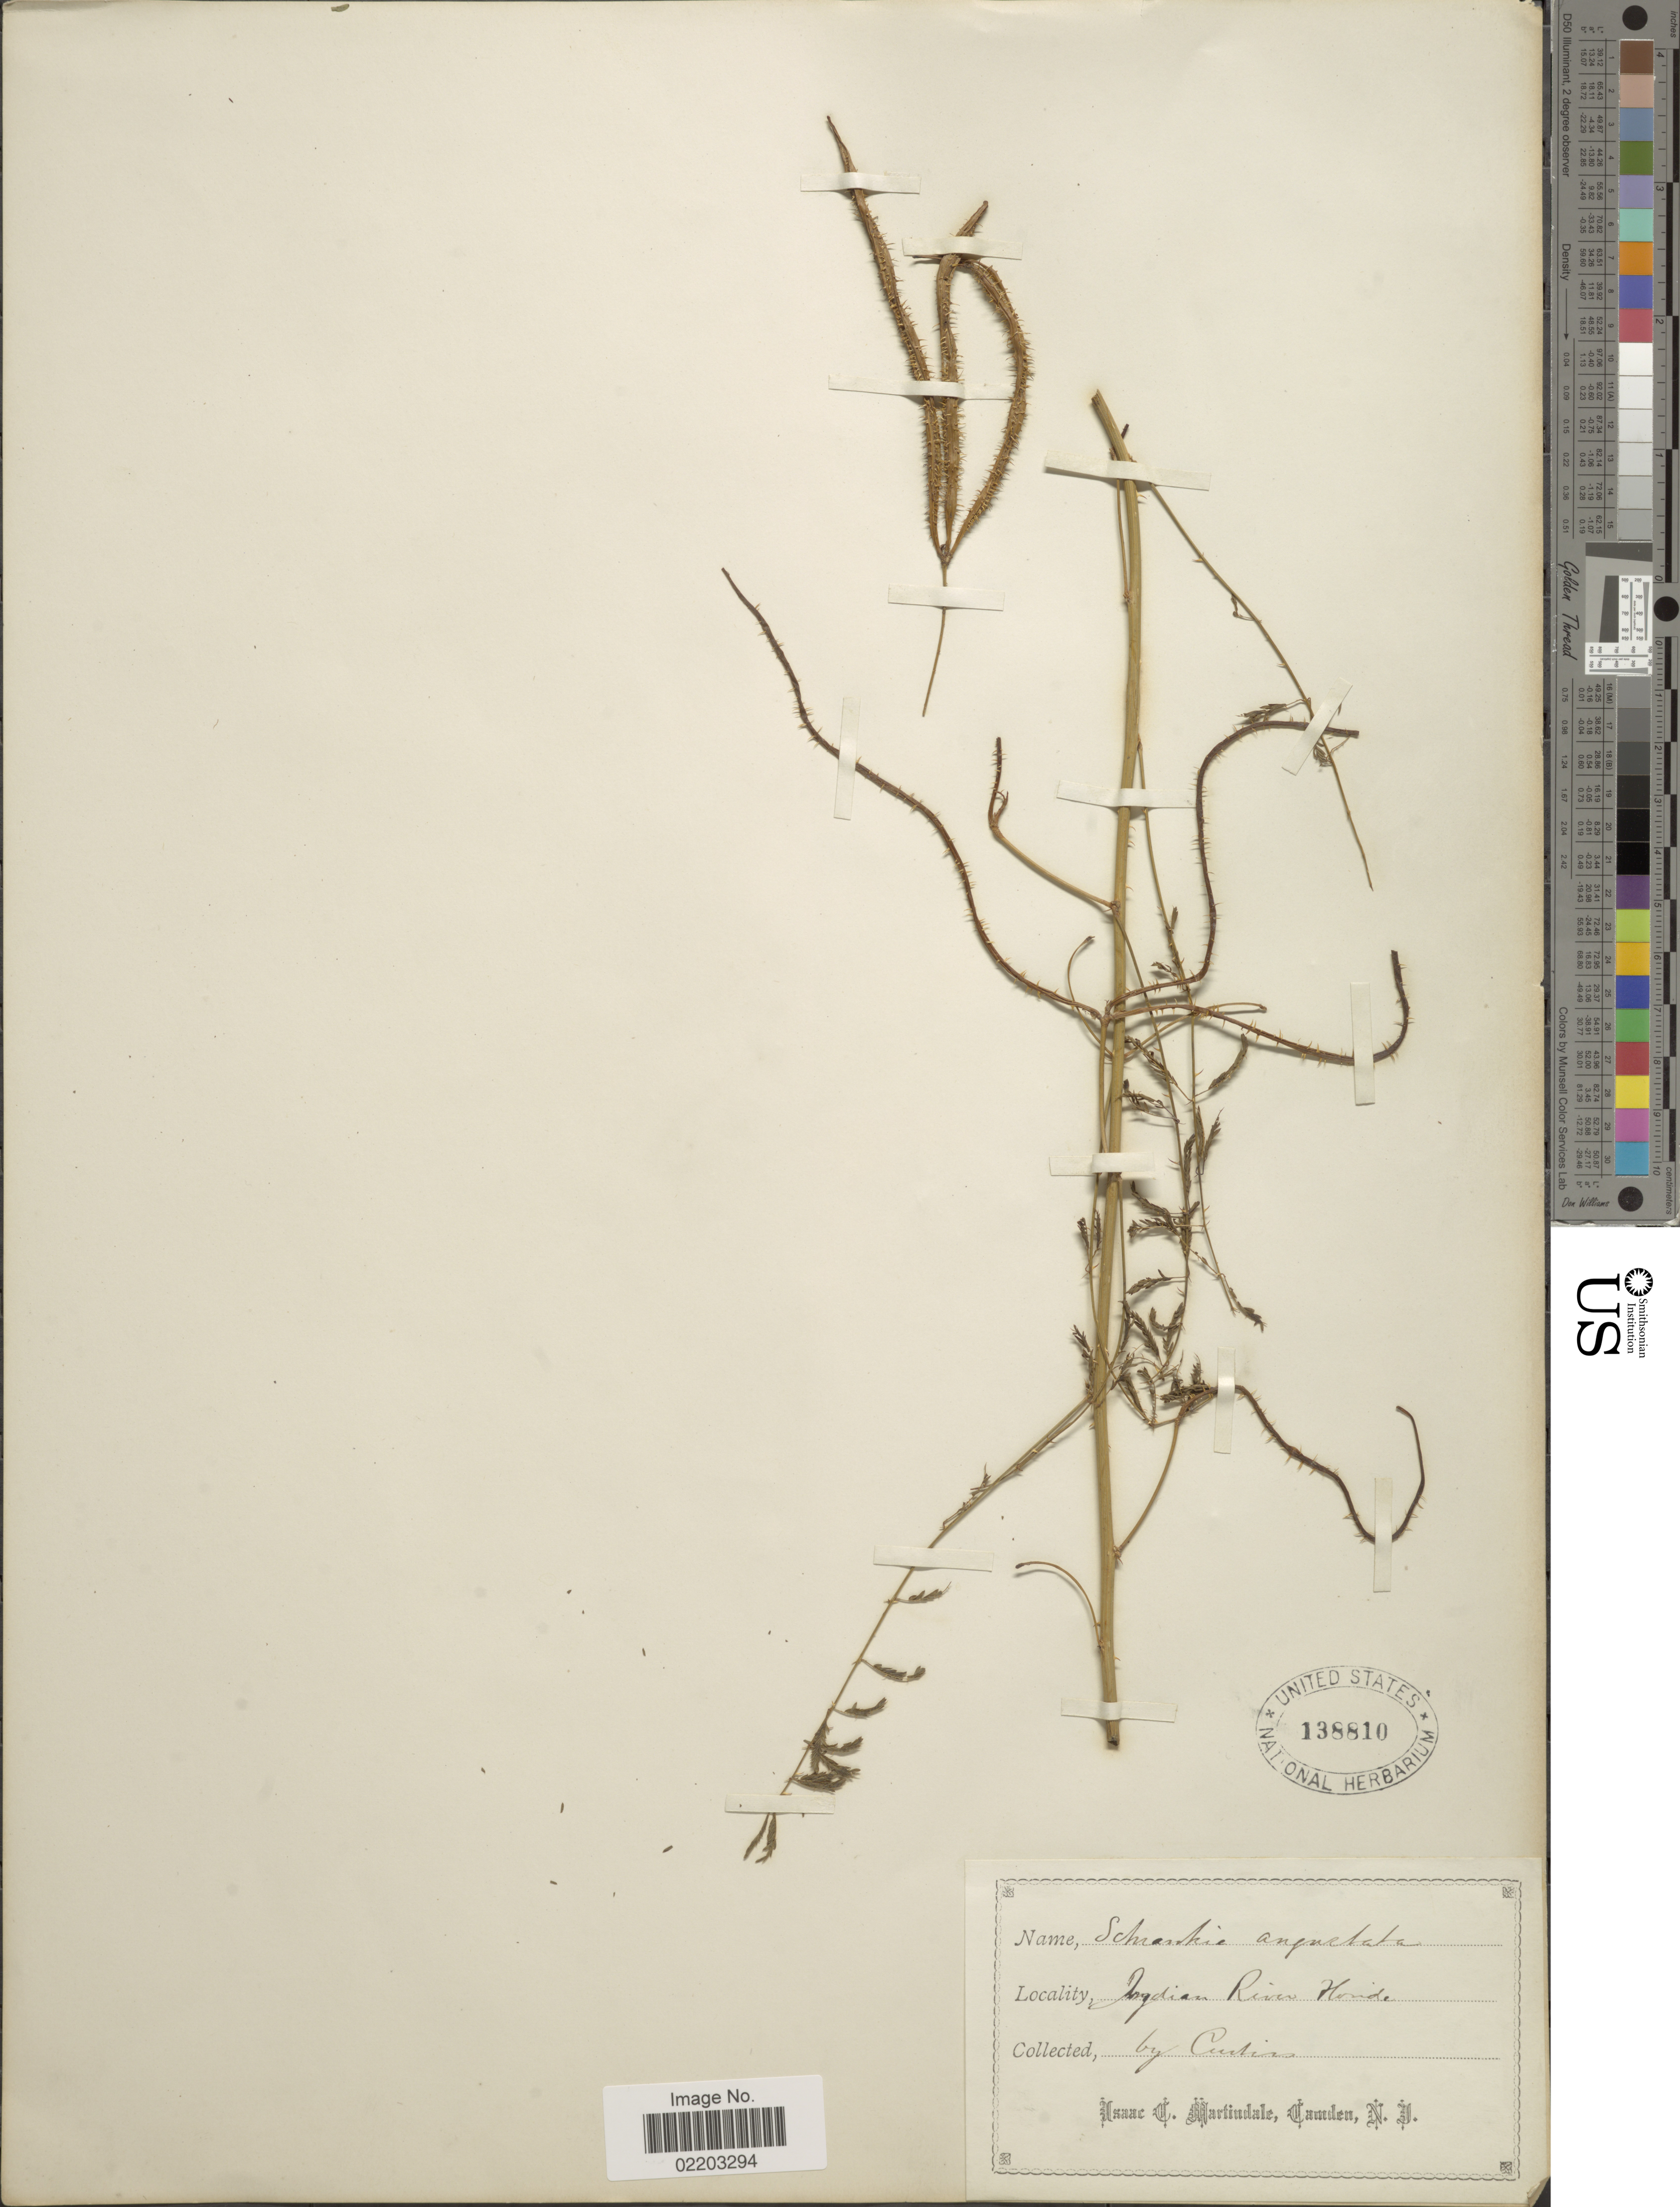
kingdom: Plantae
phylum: Tracheophyta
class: Magnoliopsida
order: Fabales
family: Fabaceae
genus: Mimosa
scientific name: Mimosa microphylla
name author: Dryand.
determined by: Strong, M. T., (US), Smithsonian Institution - National Museum of Natural History (UNITED STATES)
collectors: -. Curtiss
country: United States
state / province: Florida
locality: Indian River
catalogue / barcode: US 138810